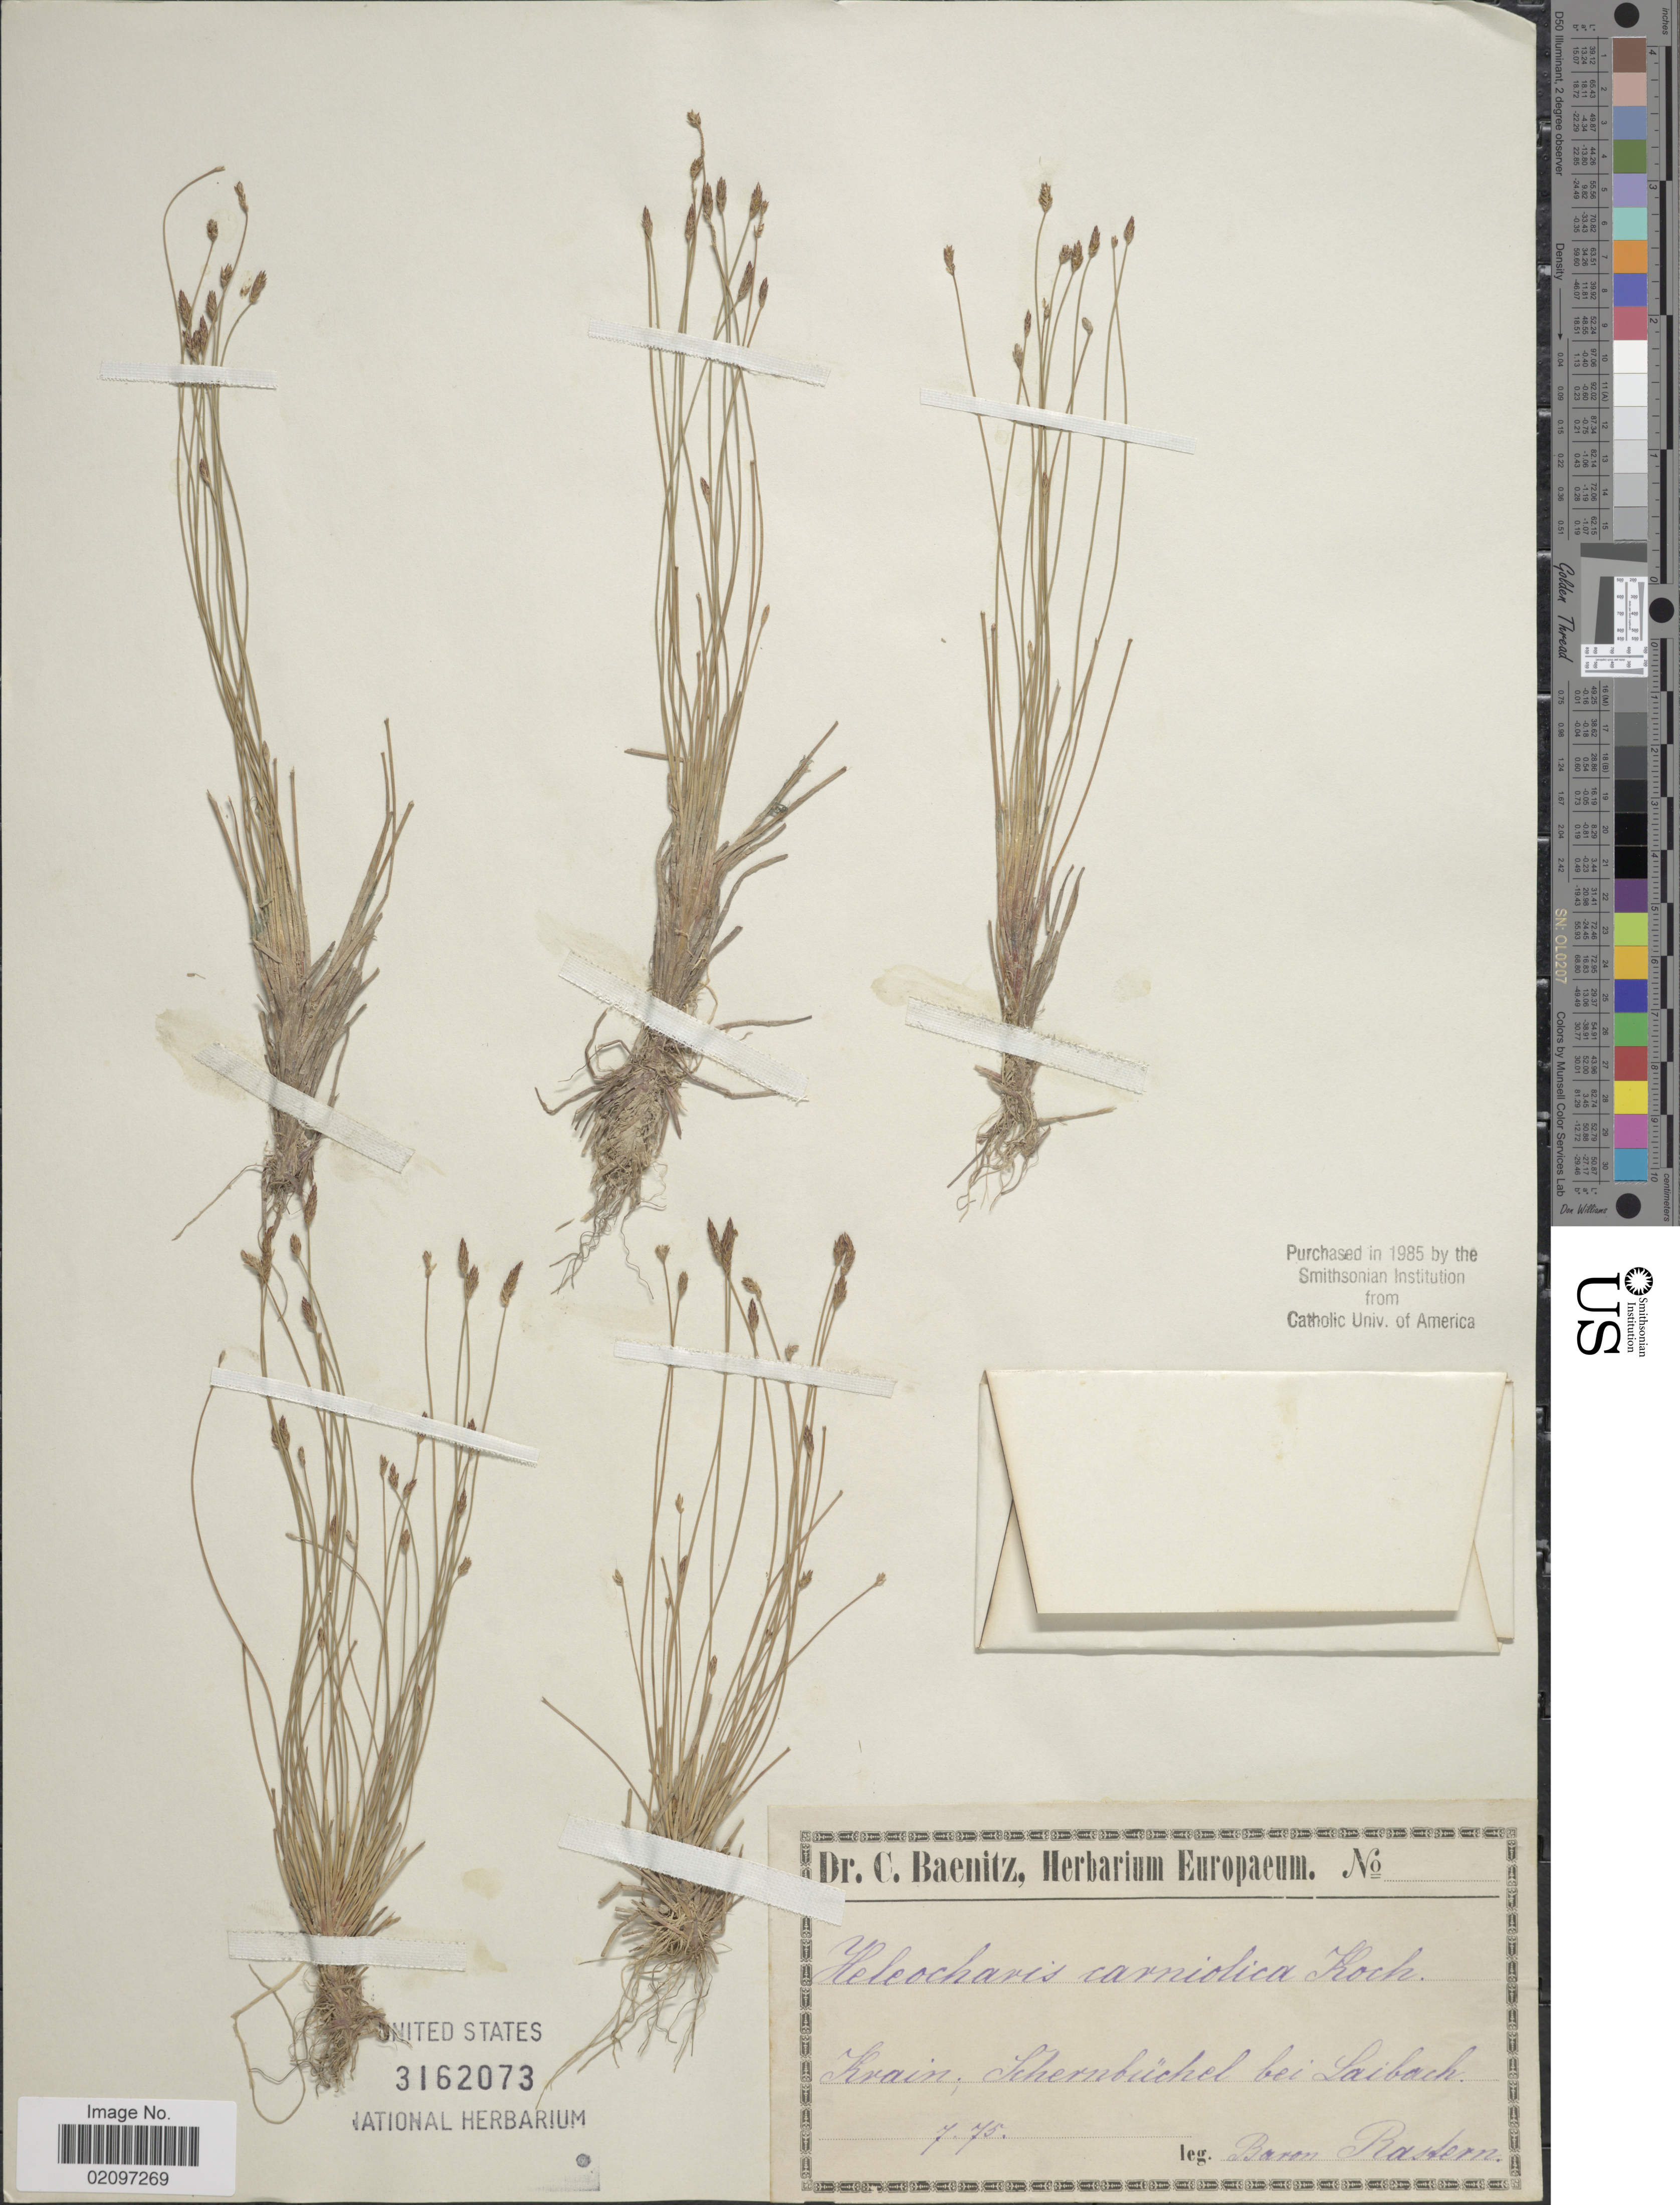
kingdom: Plantae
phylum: Tracheophyta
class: Liliopsida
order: Poales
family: Cyperaceae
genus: Eleocharis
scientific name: Eleocharis carniolica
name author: W.D.J. Koch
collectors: N. Rastern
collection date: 1875-07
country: Slovenia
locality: Krain: Schernbuchel bei Laibach.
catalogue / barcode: US 3162073